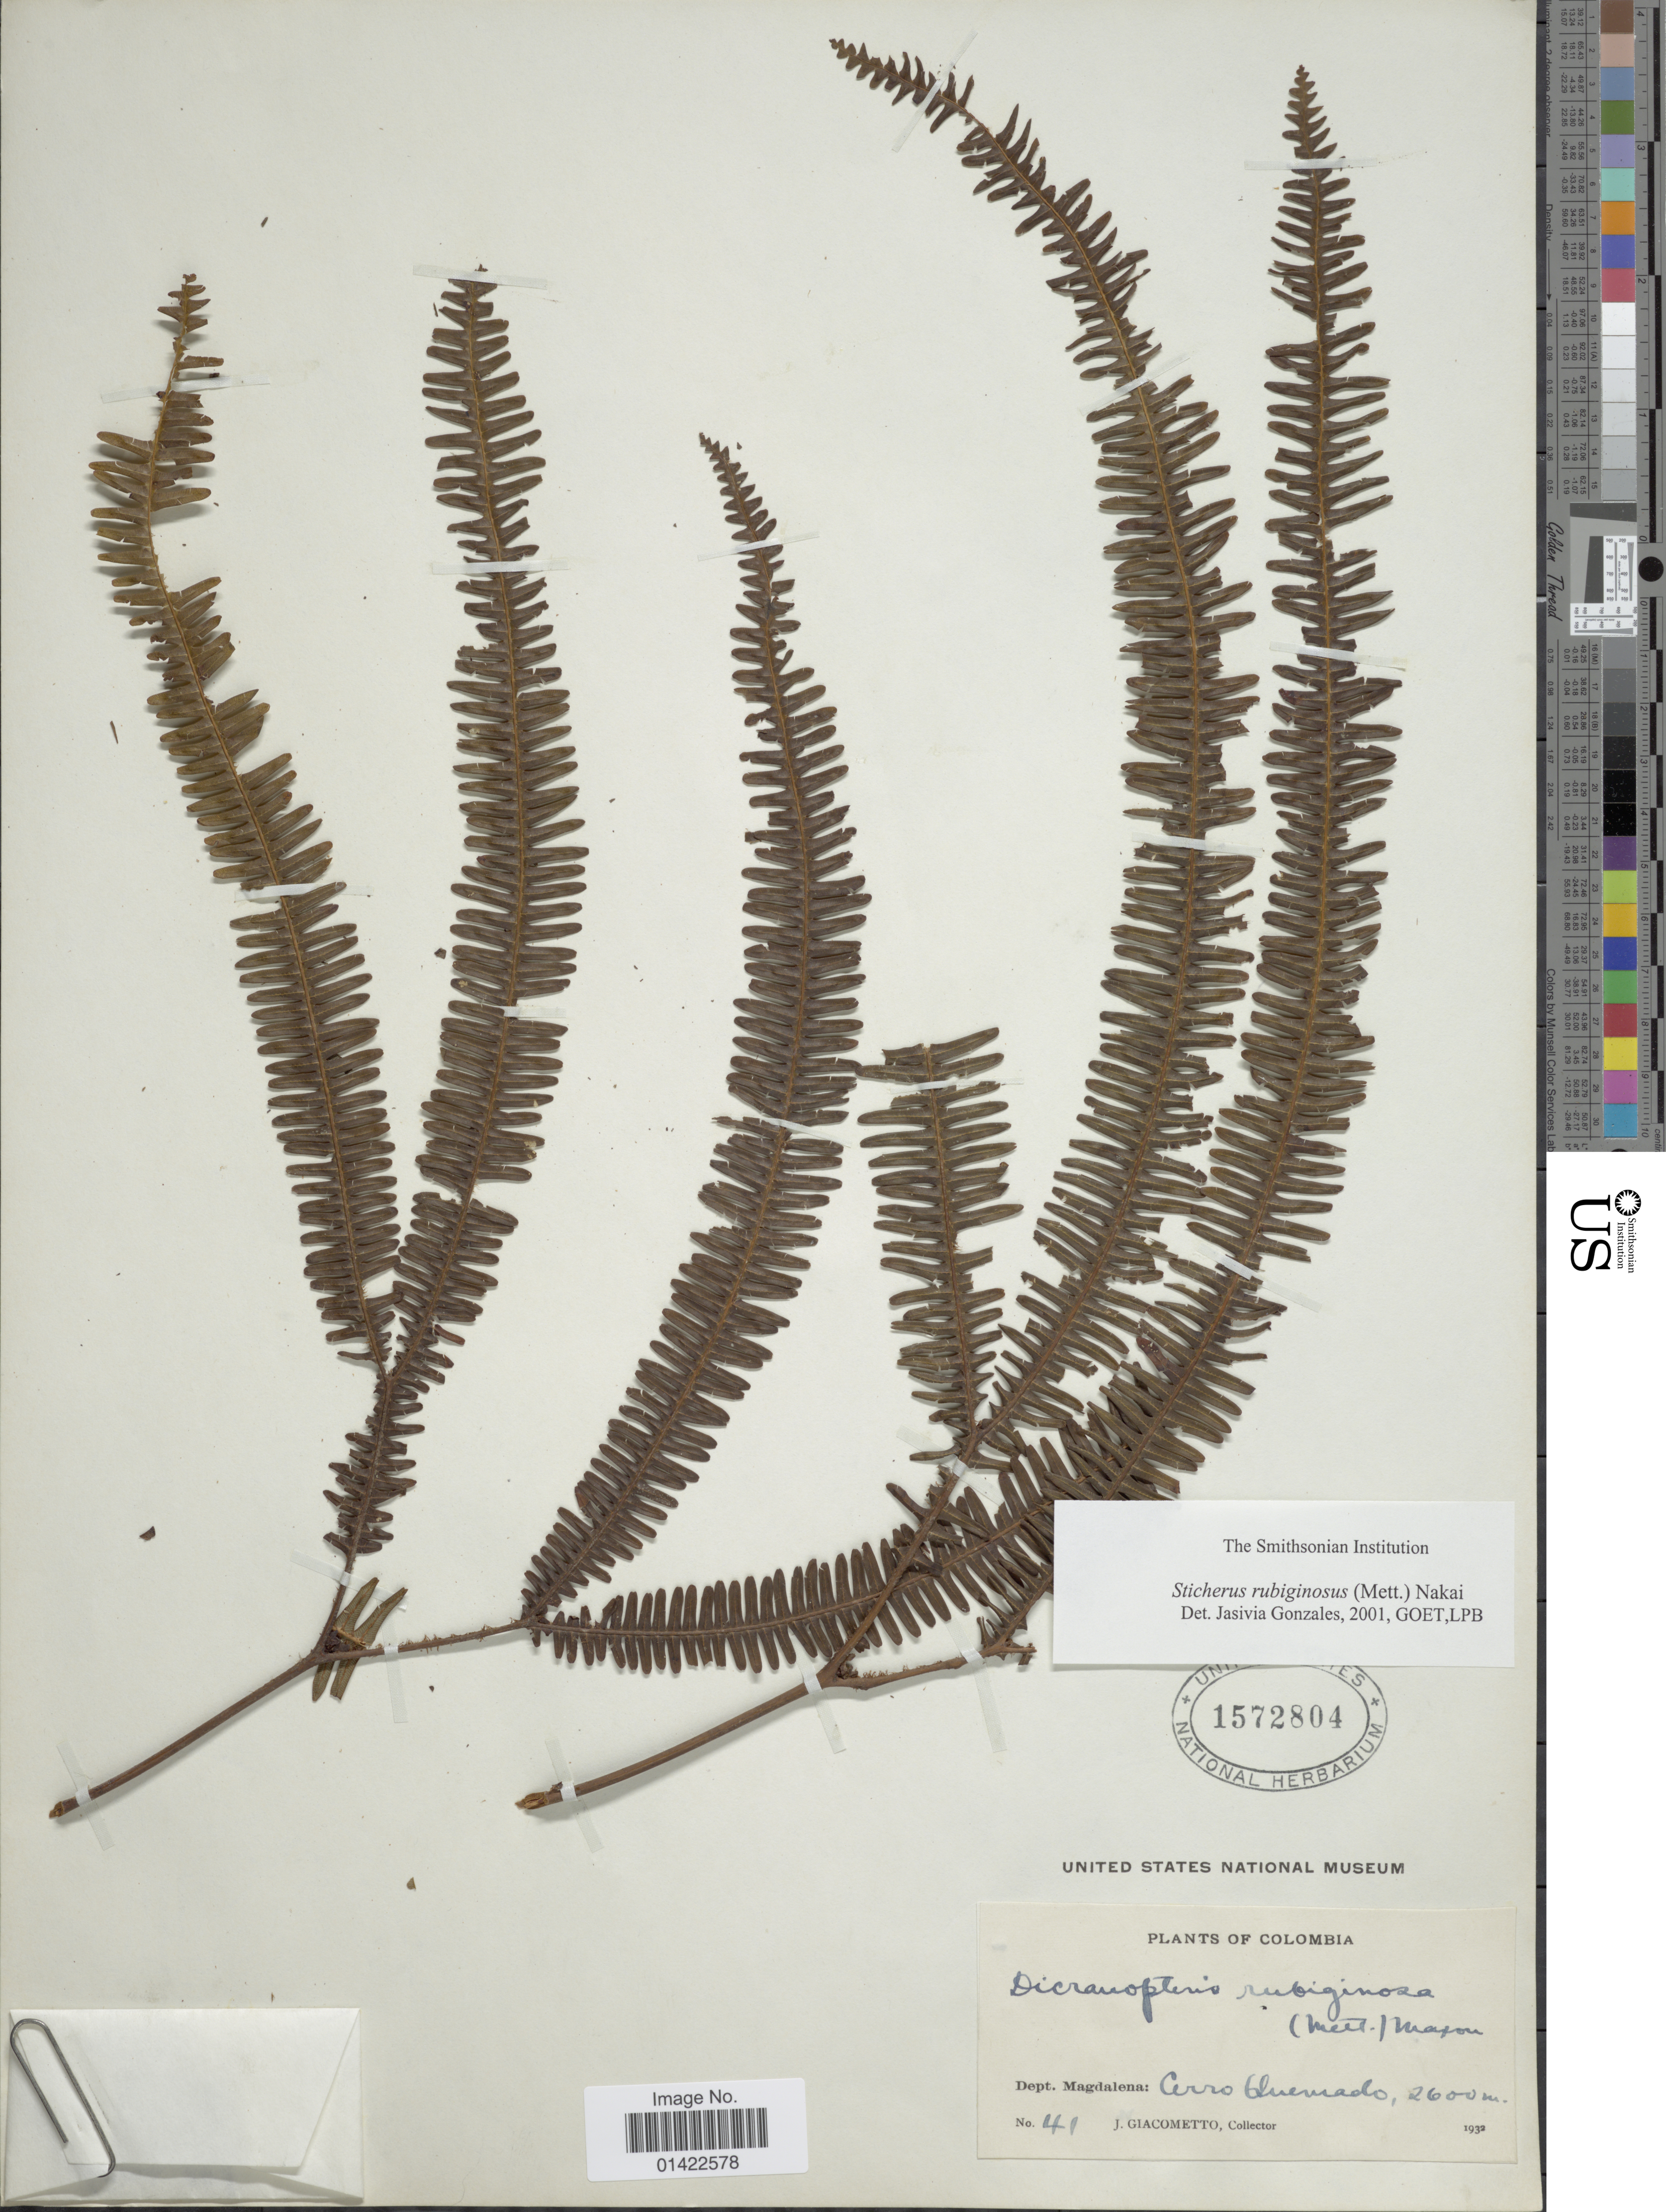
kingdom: Plantae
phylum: Tracheophyta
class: Polypodiopsida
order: Gleicheniales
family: Gleicheniaceae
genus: Sticherus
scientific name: Sticherus rubiginosus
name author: (Mett.) Nakai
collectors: J. Giacometto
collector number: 41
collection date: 1932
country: Colombia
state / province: Magdalena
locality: Cerro Huemado.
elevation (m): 2600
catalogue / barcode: US 1572804